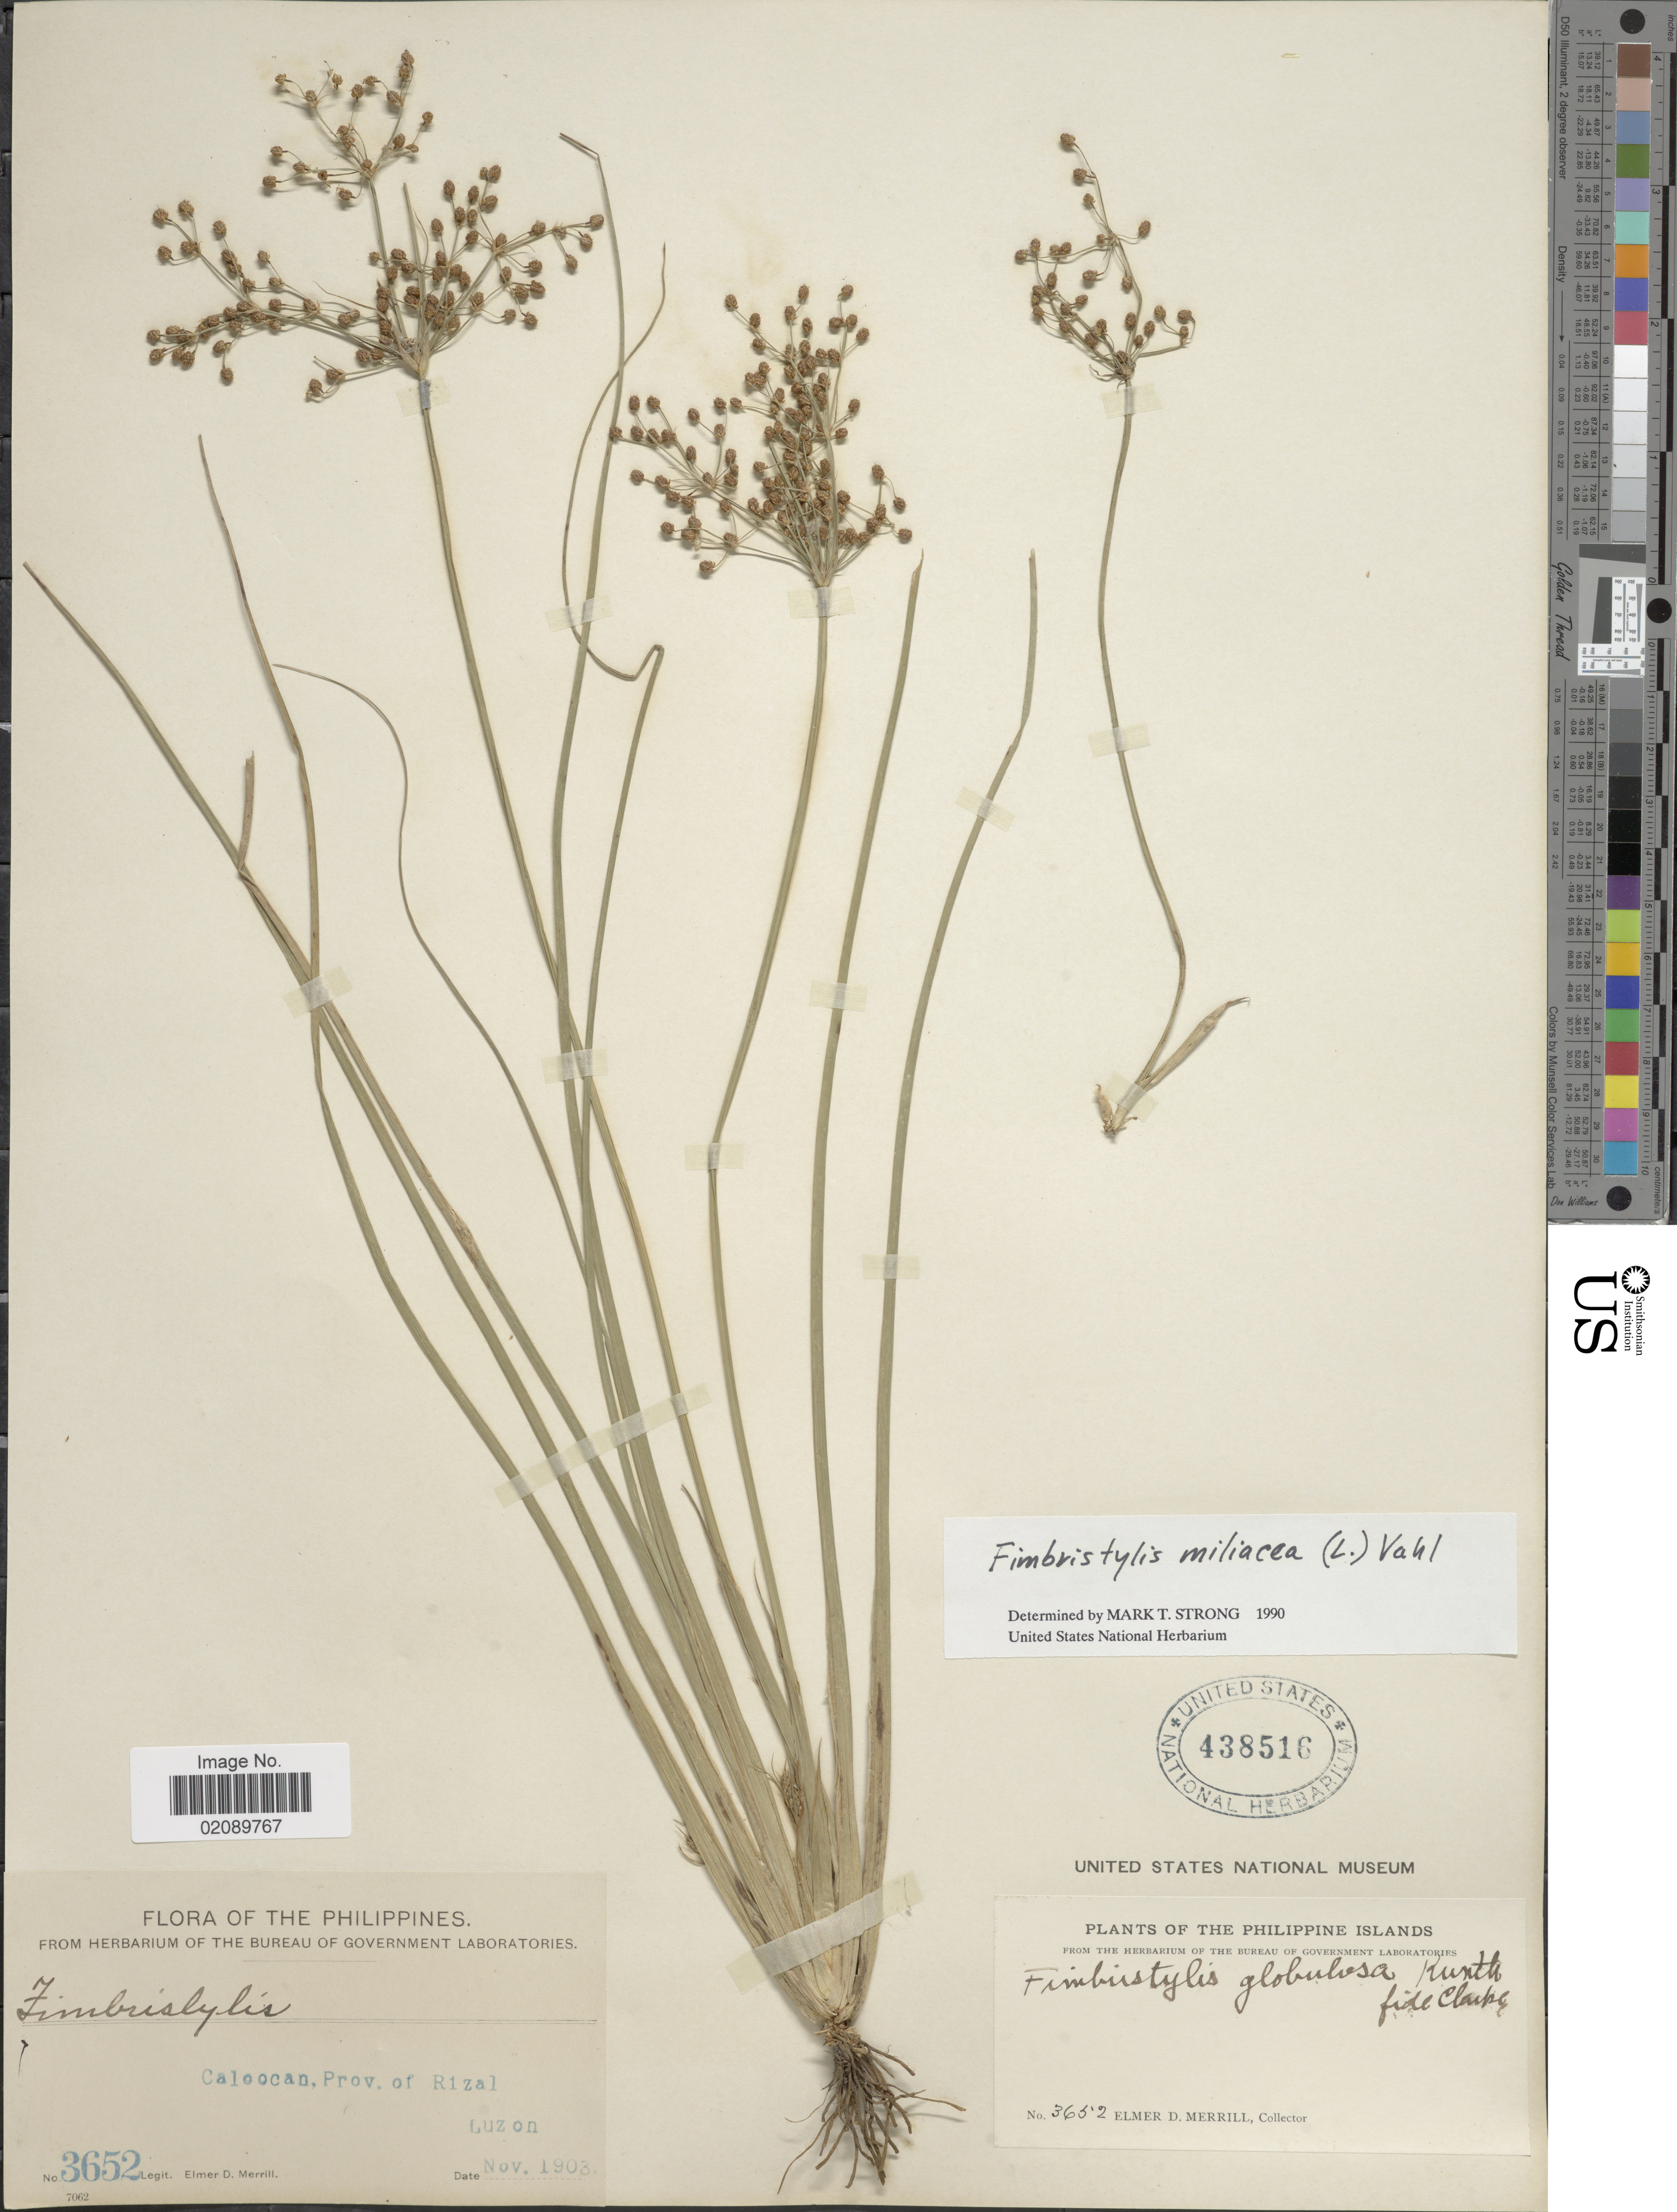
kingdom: Plantae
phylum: Tracheophyta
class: Liliopsida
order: Poales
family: Cyperaceae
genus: Fimbristylis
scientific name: Fimbristylis littoralis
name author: Gaudich.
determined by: Strong, M. T., (US), Smithsonian Institution - National Museum of Natural History (UNITED STATES)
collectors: E. D. Merrill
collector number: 3652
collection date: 1903-11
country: Philippines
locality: Philippine Islands, Caloocan, Prov. of Rizal, Luzon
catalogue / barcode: US 438516